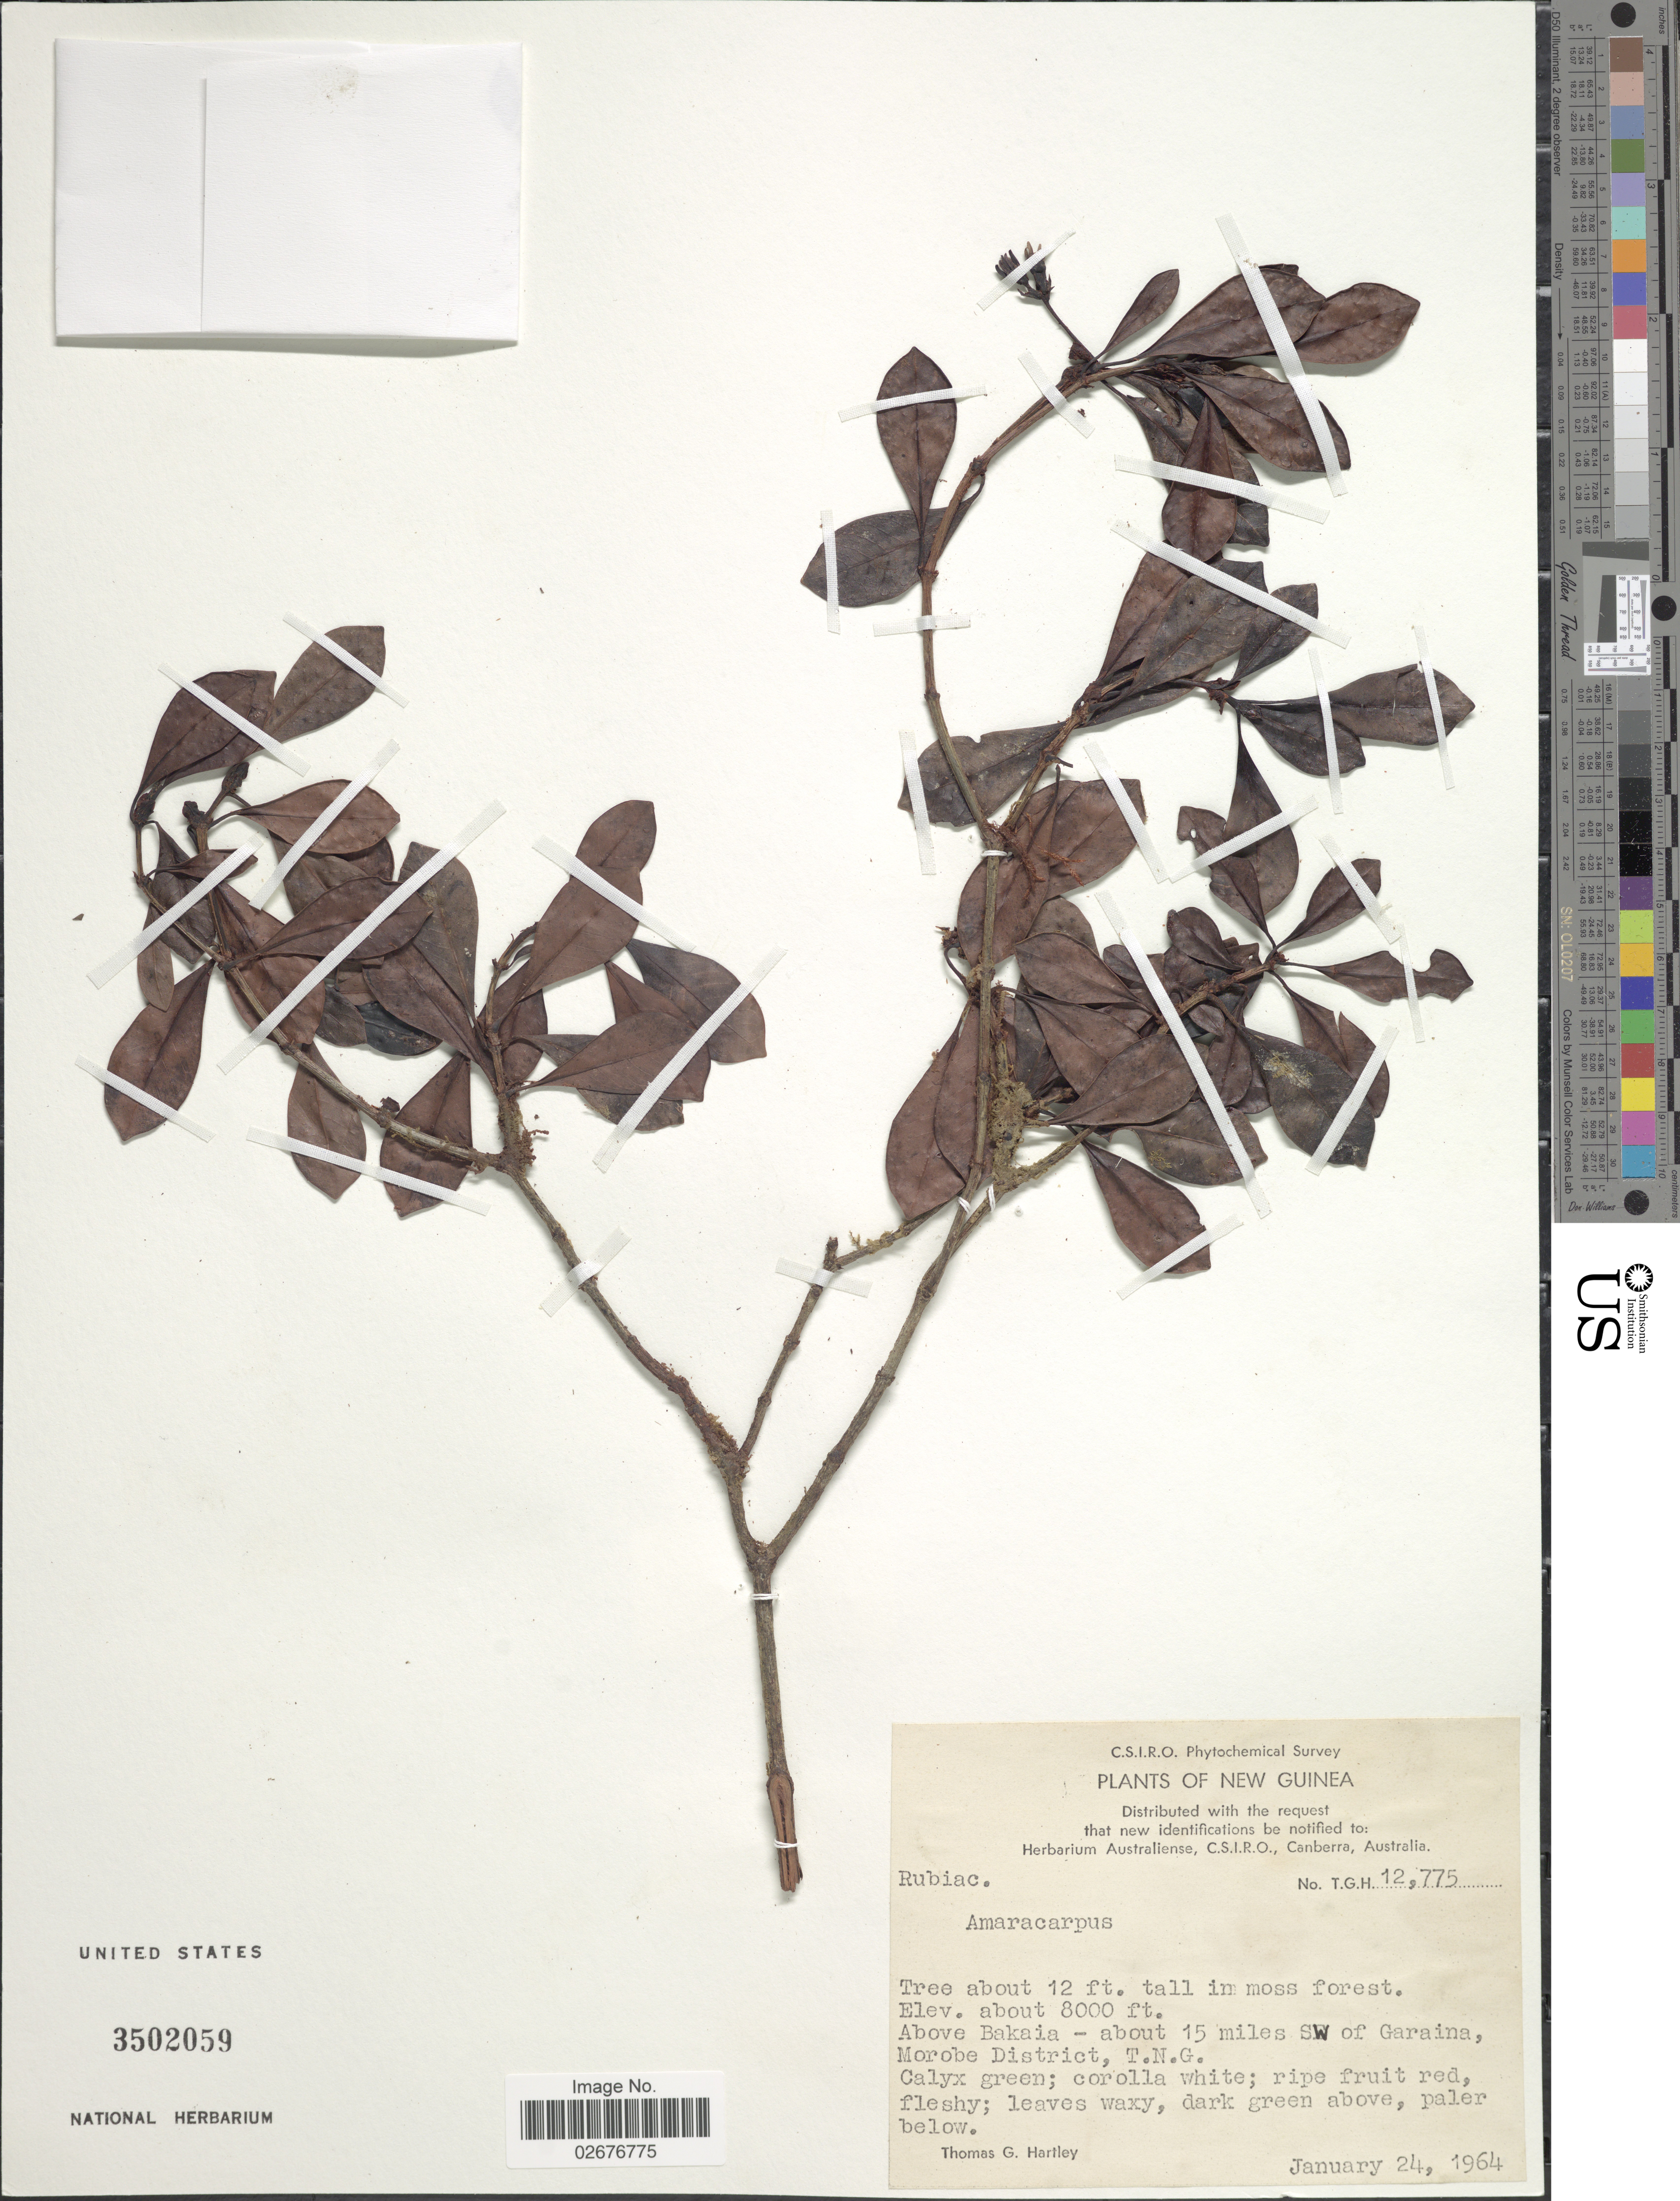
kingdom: Plantae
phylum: Tracheophyta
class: Magnoliopsida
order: Gentianales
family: Rubiaceae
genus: Amaracarpus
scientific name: Amaracarpus sp.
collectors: T. G. Hartley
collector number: TGH12775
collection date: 1964-01-24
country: Papua New Guinea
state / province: Morobe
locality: New Guinea, above Bakaia-about 15 miles SW of Garaina, T.N.G.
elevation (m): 2438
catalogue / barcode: US 3502059